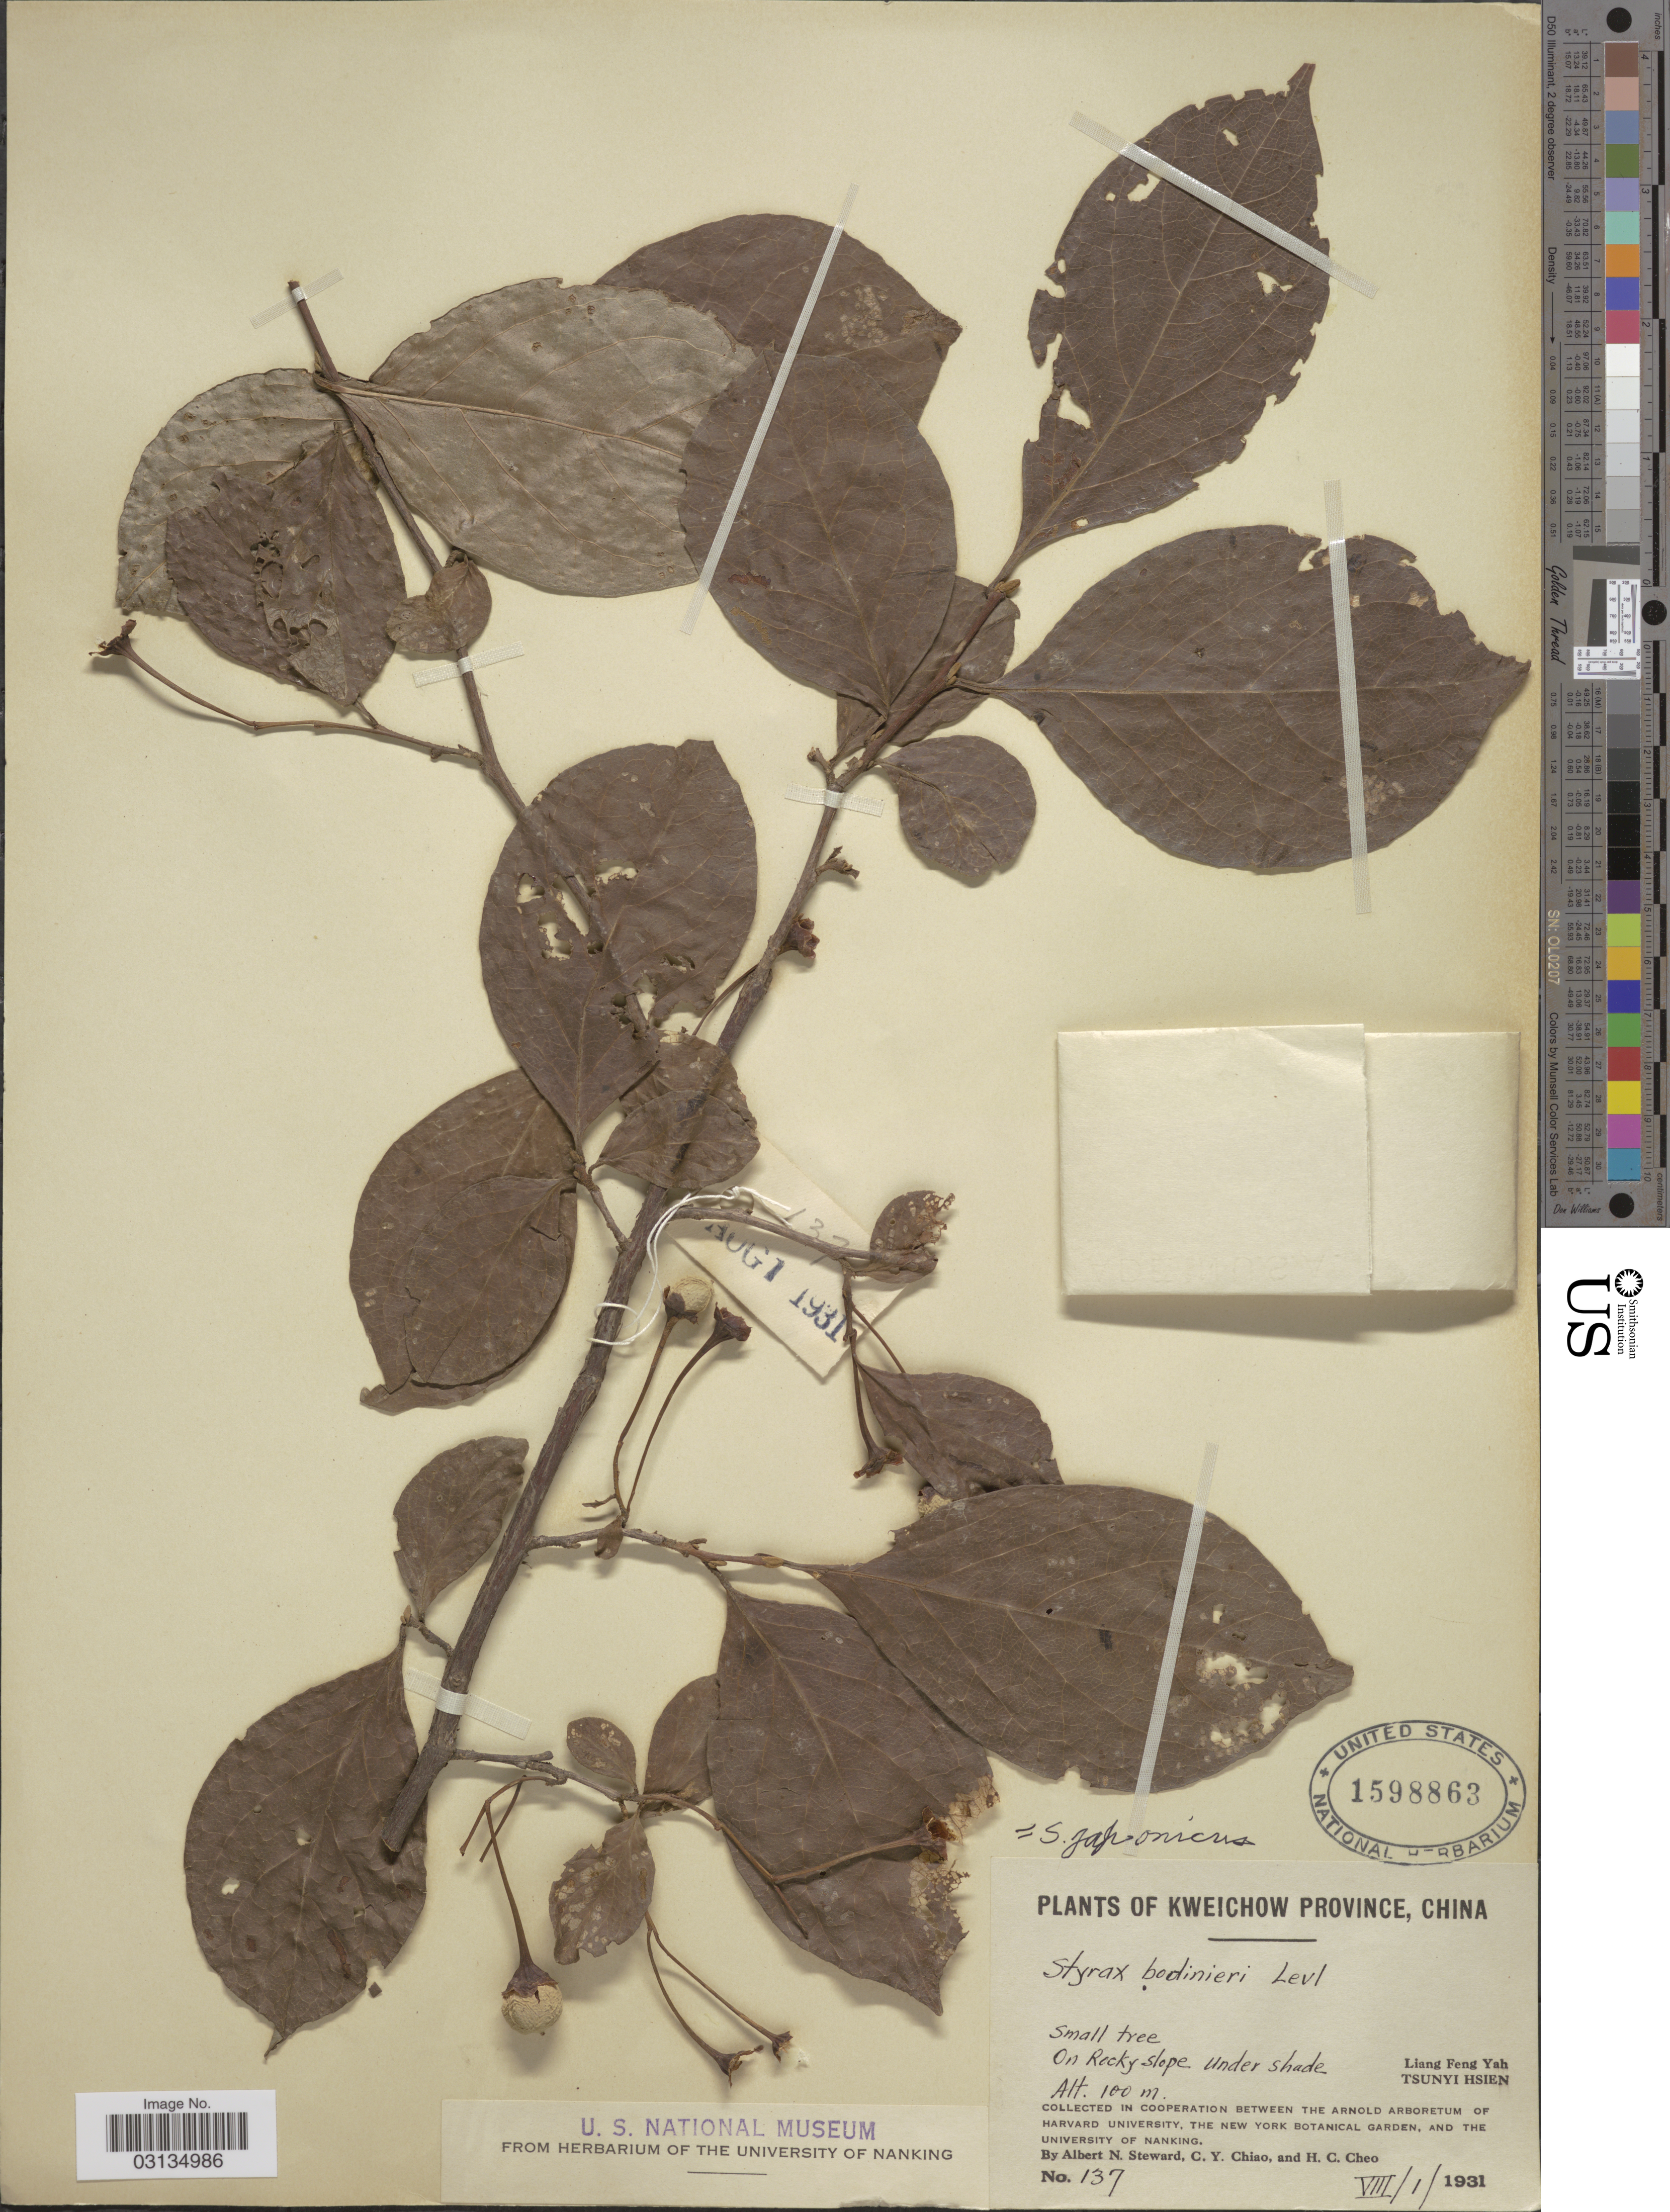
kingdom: Plantae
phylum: Tracheophyta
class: Magnoliopsida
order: Ericales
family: Styracaceae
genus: Styrax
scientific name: Styrax japonicus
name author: Siebold & Zucc.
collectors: A. N. Steward, C. Y. Chiao & H. Cheo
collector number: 137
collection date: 1931-08-01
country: China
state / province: Guizhou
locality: Kweichow Province. Liang Feng Yah. Tsunyi Hsien.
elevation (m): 100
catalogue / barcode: US 1598863